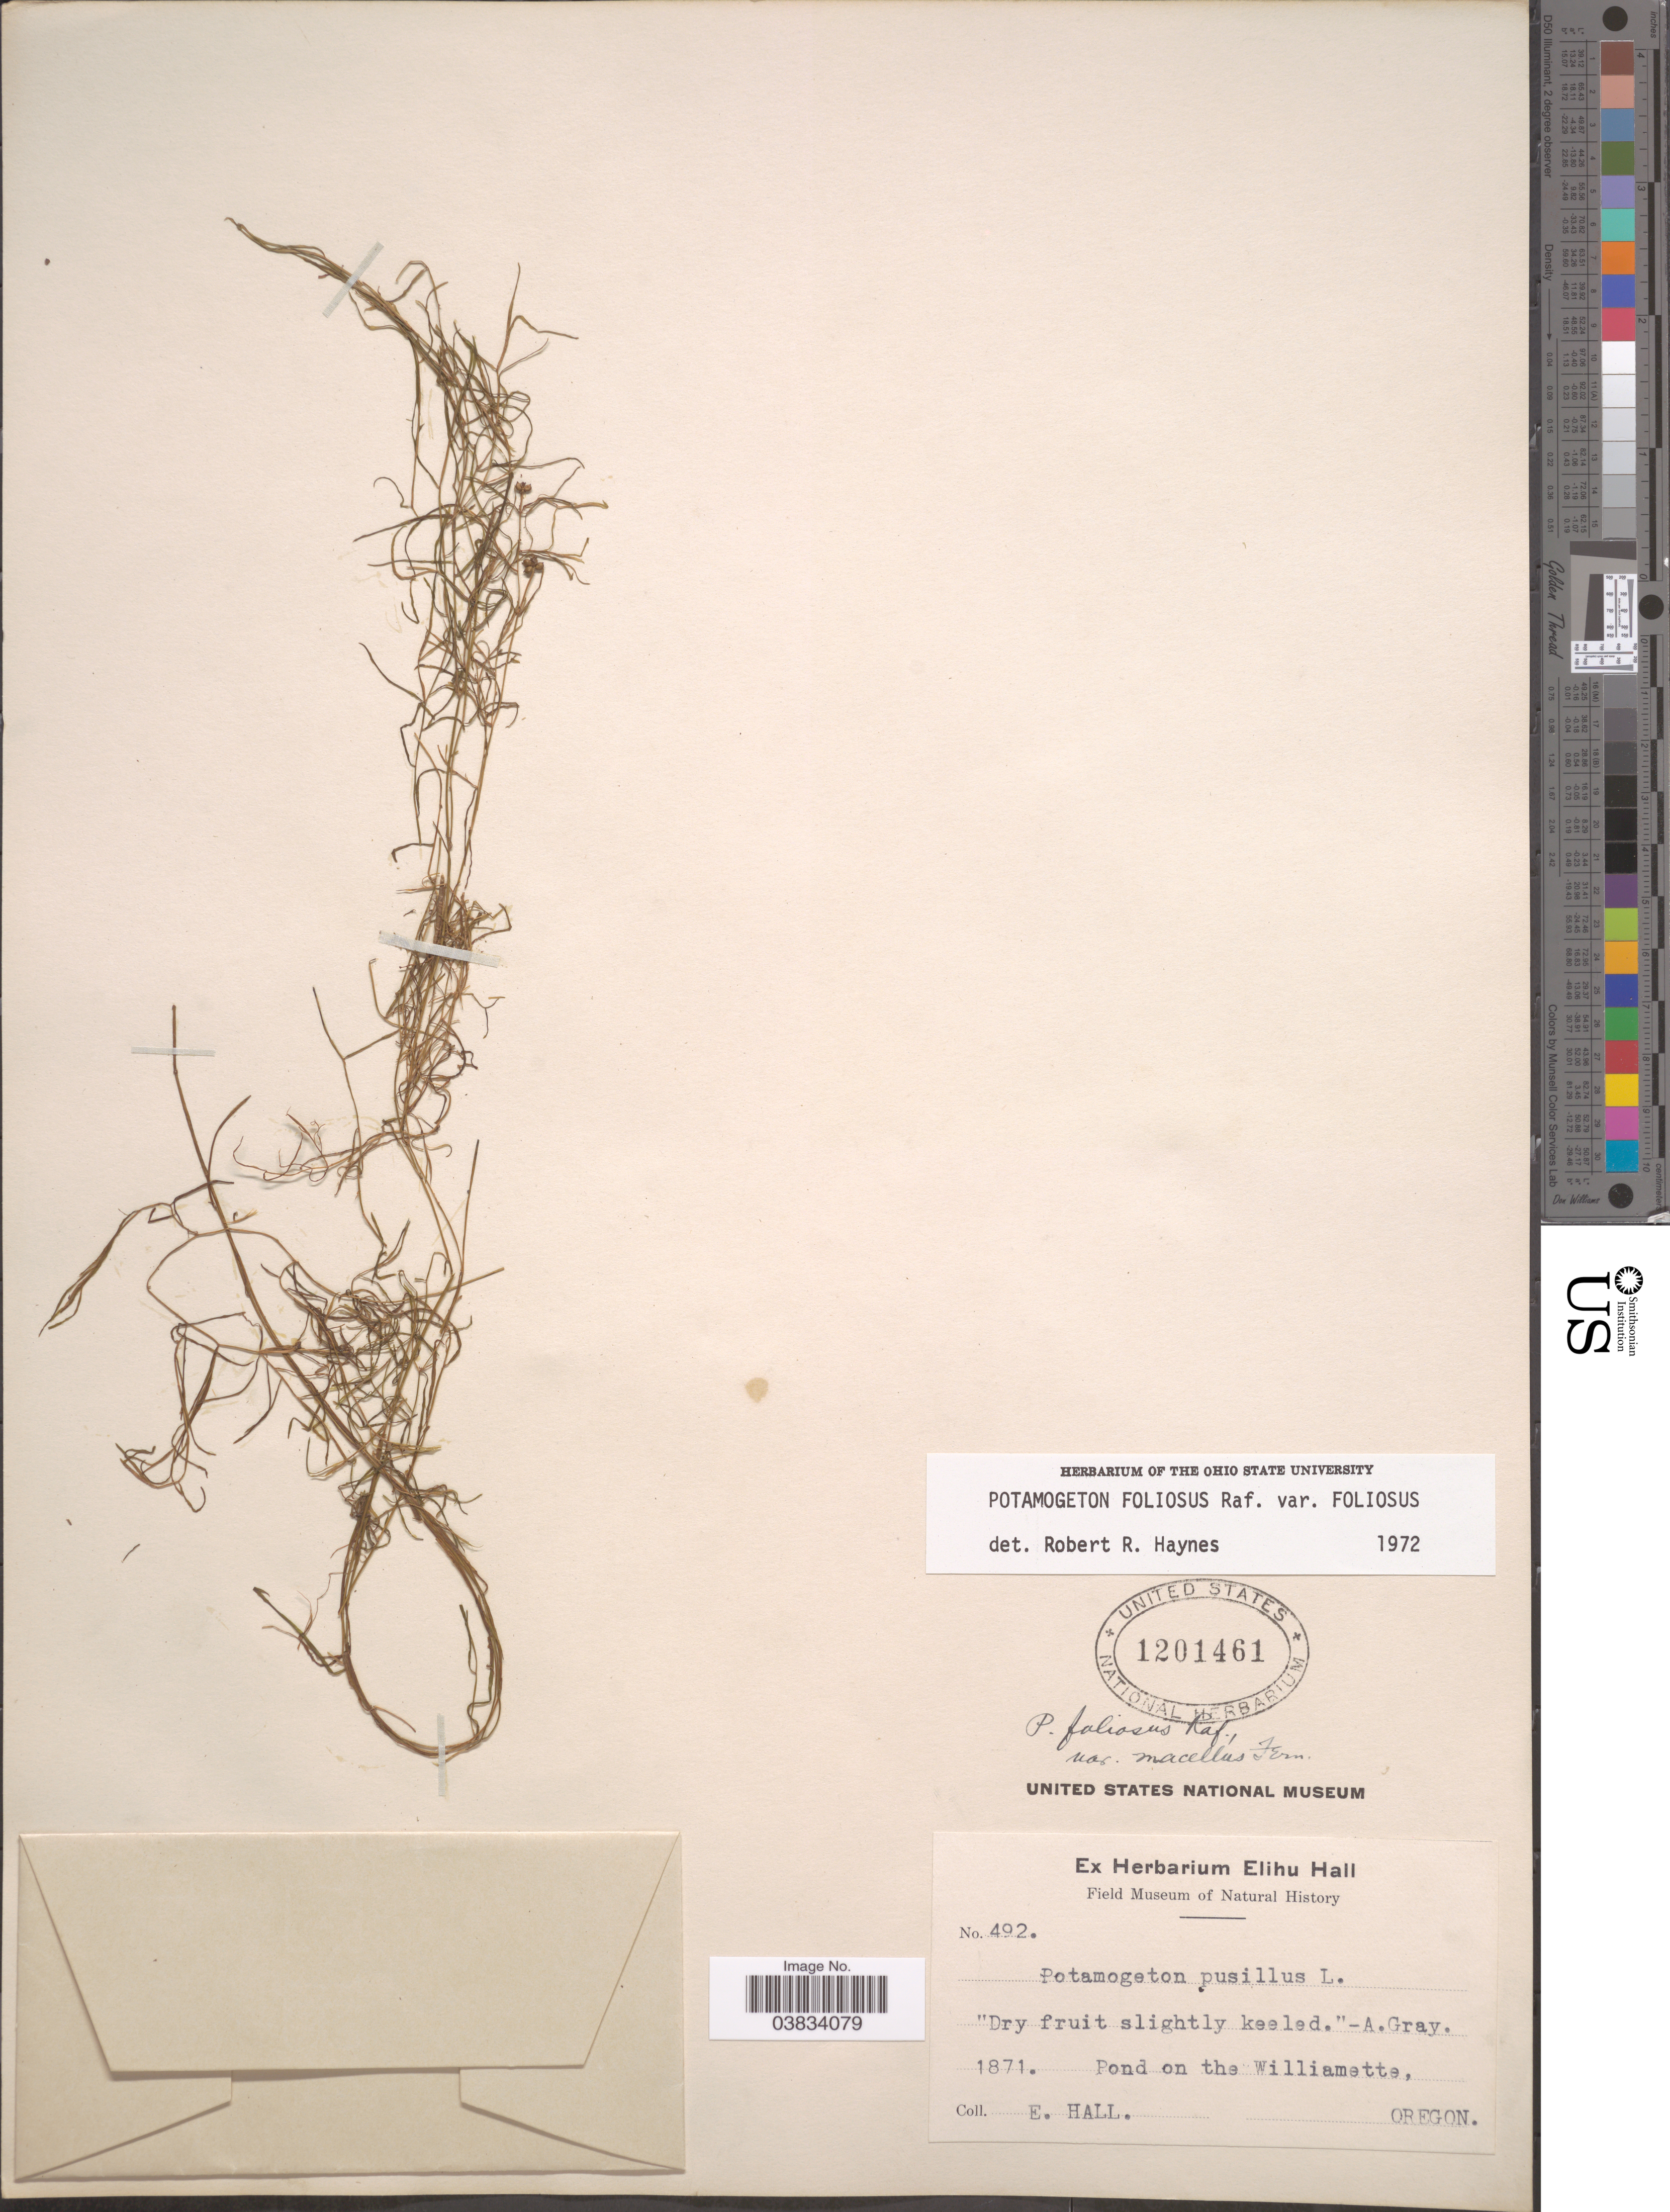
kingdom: Plantae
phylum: Tracheophyta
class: Liliopsida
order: Alismatales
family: Potamogetonaceae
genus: Potamogeton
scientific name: Potamogeton foliosus var. foliosus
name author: Raf.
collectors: E. Hall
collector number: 492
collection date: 1871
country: United States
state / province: Oregon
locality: Pond on the Williamette.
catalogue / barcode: US 1201461